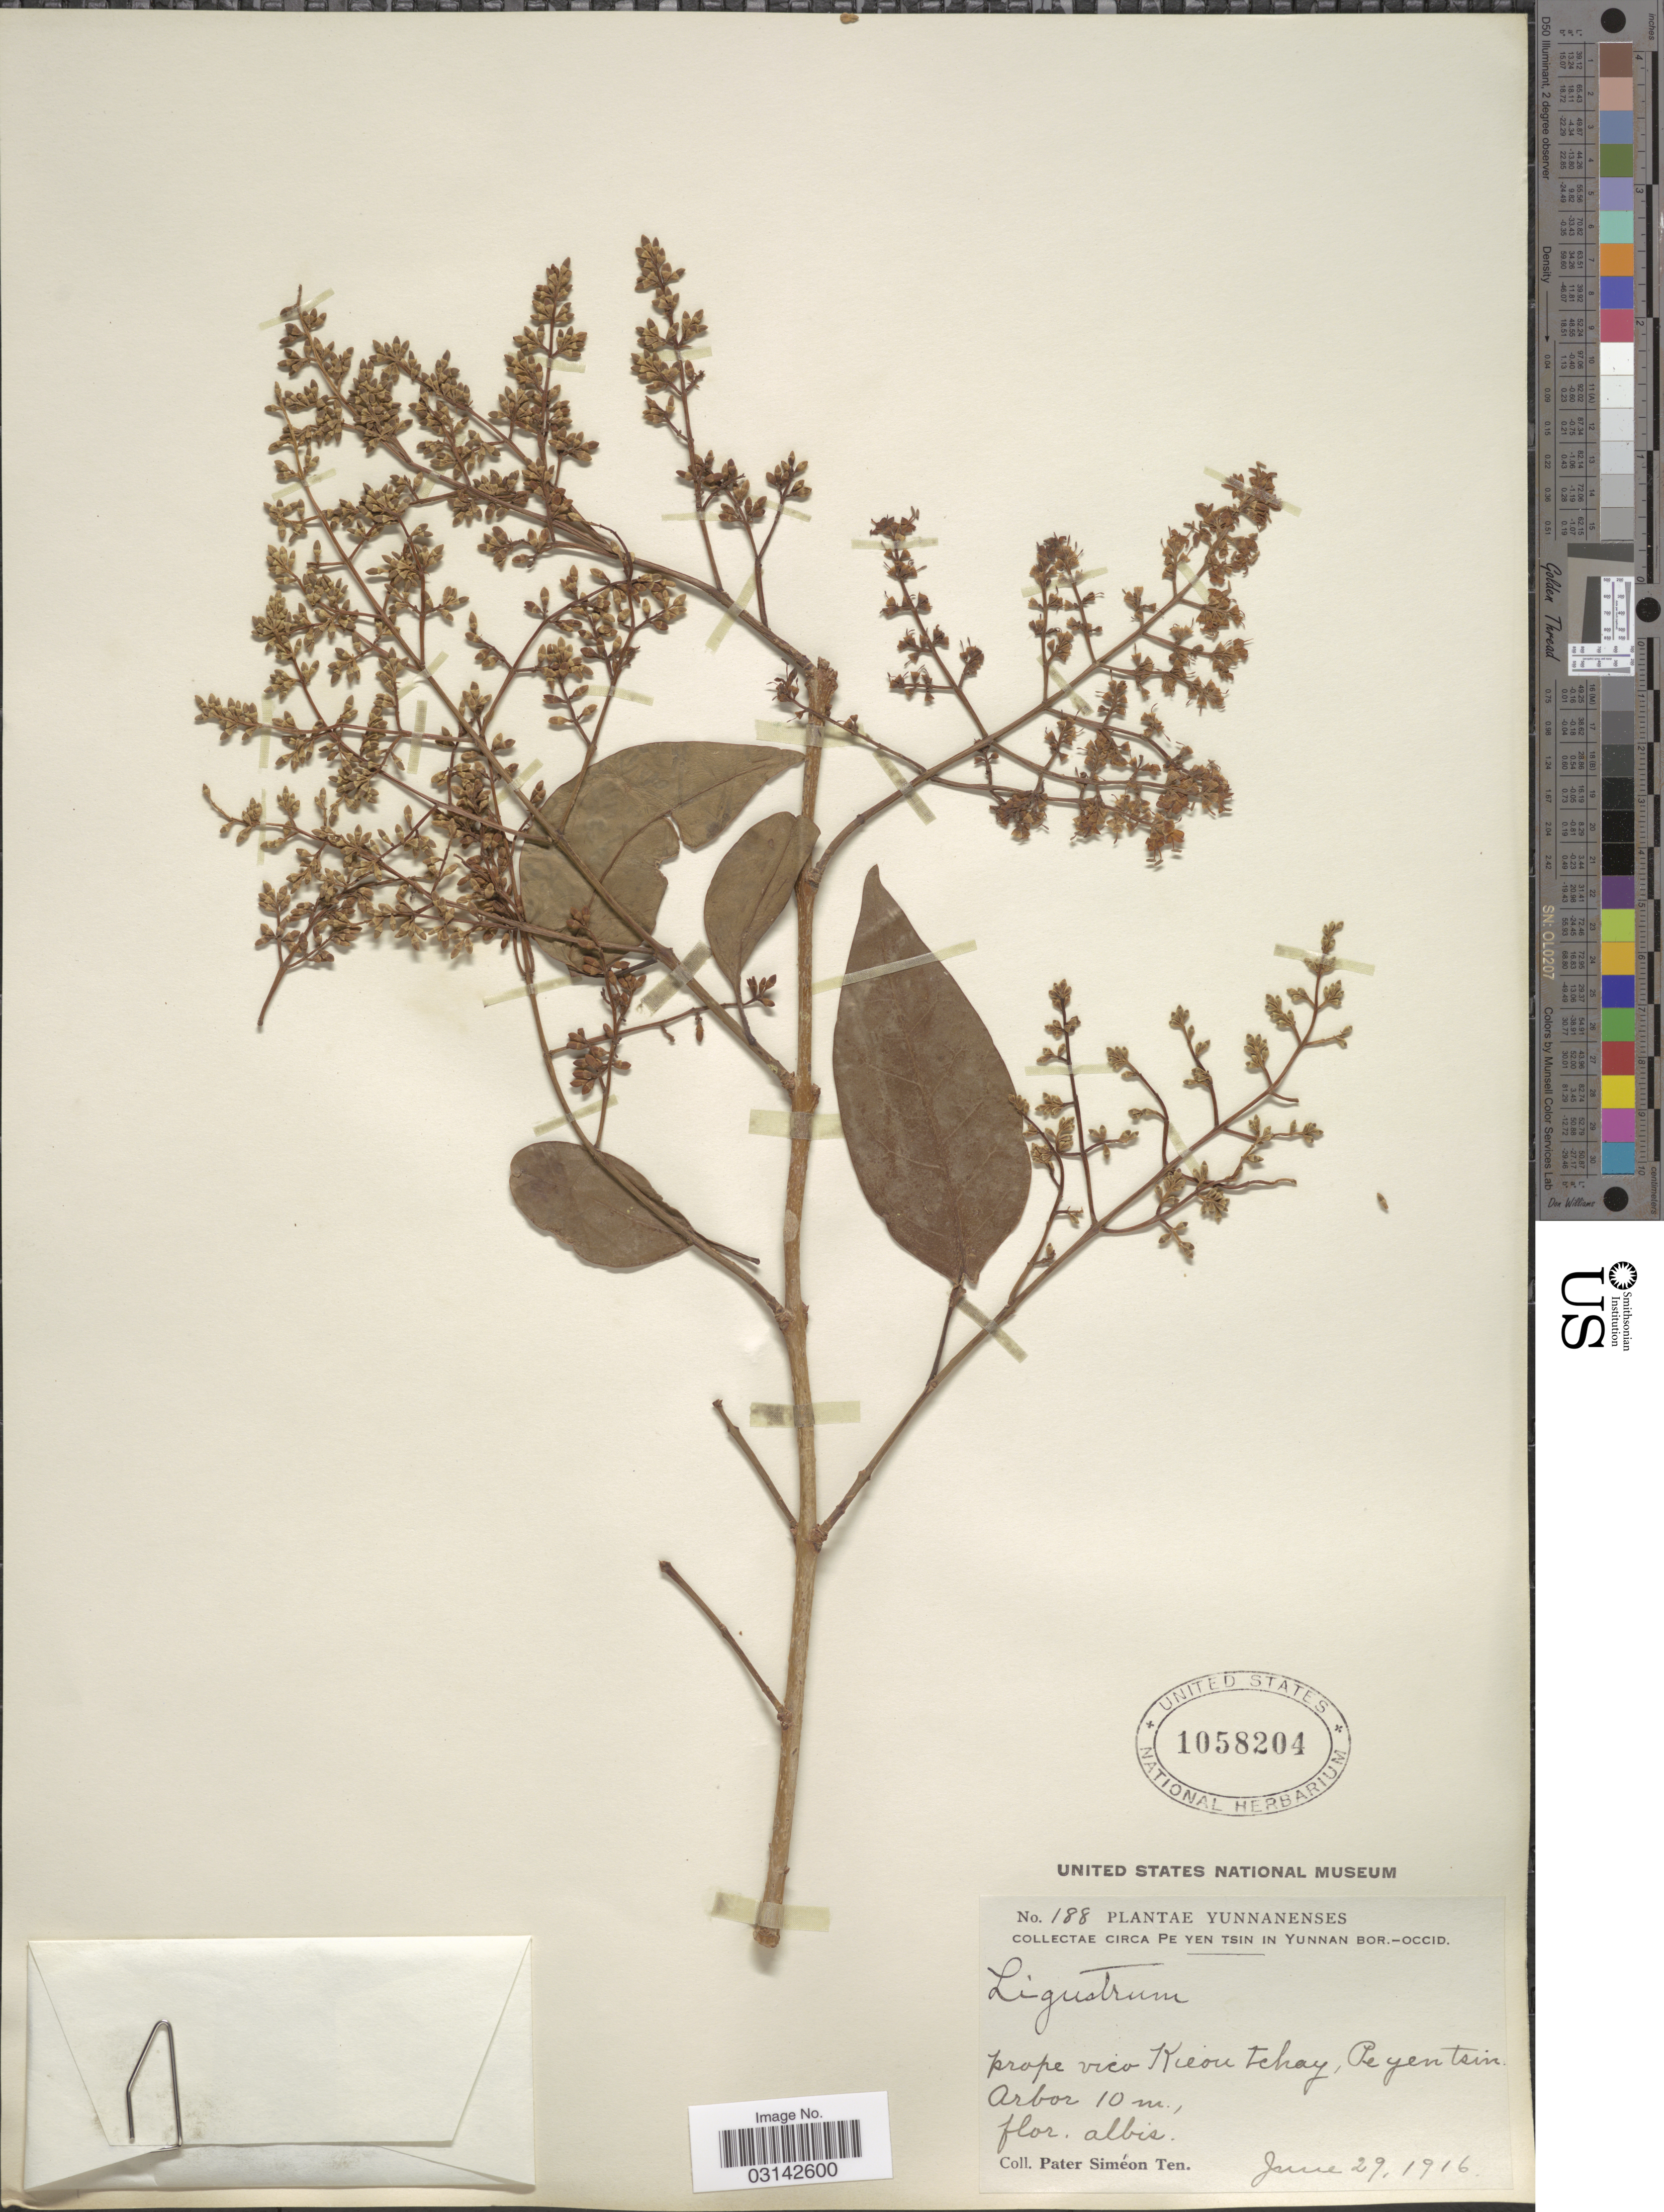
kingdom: Plantae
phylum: Tracheophyta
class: Magnoliopsida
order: Lamiales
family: Oleaceae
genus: Ligustrum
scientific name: Ligustrum sp.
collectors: P. S. Ten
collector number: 188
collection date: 1916-06-29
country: China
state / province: Yunnan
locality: Pe Yen Tsin in Yunnan bor.-occid., prope vico Kieou Tchay, Peyen tsin.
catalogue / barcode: US 1058204